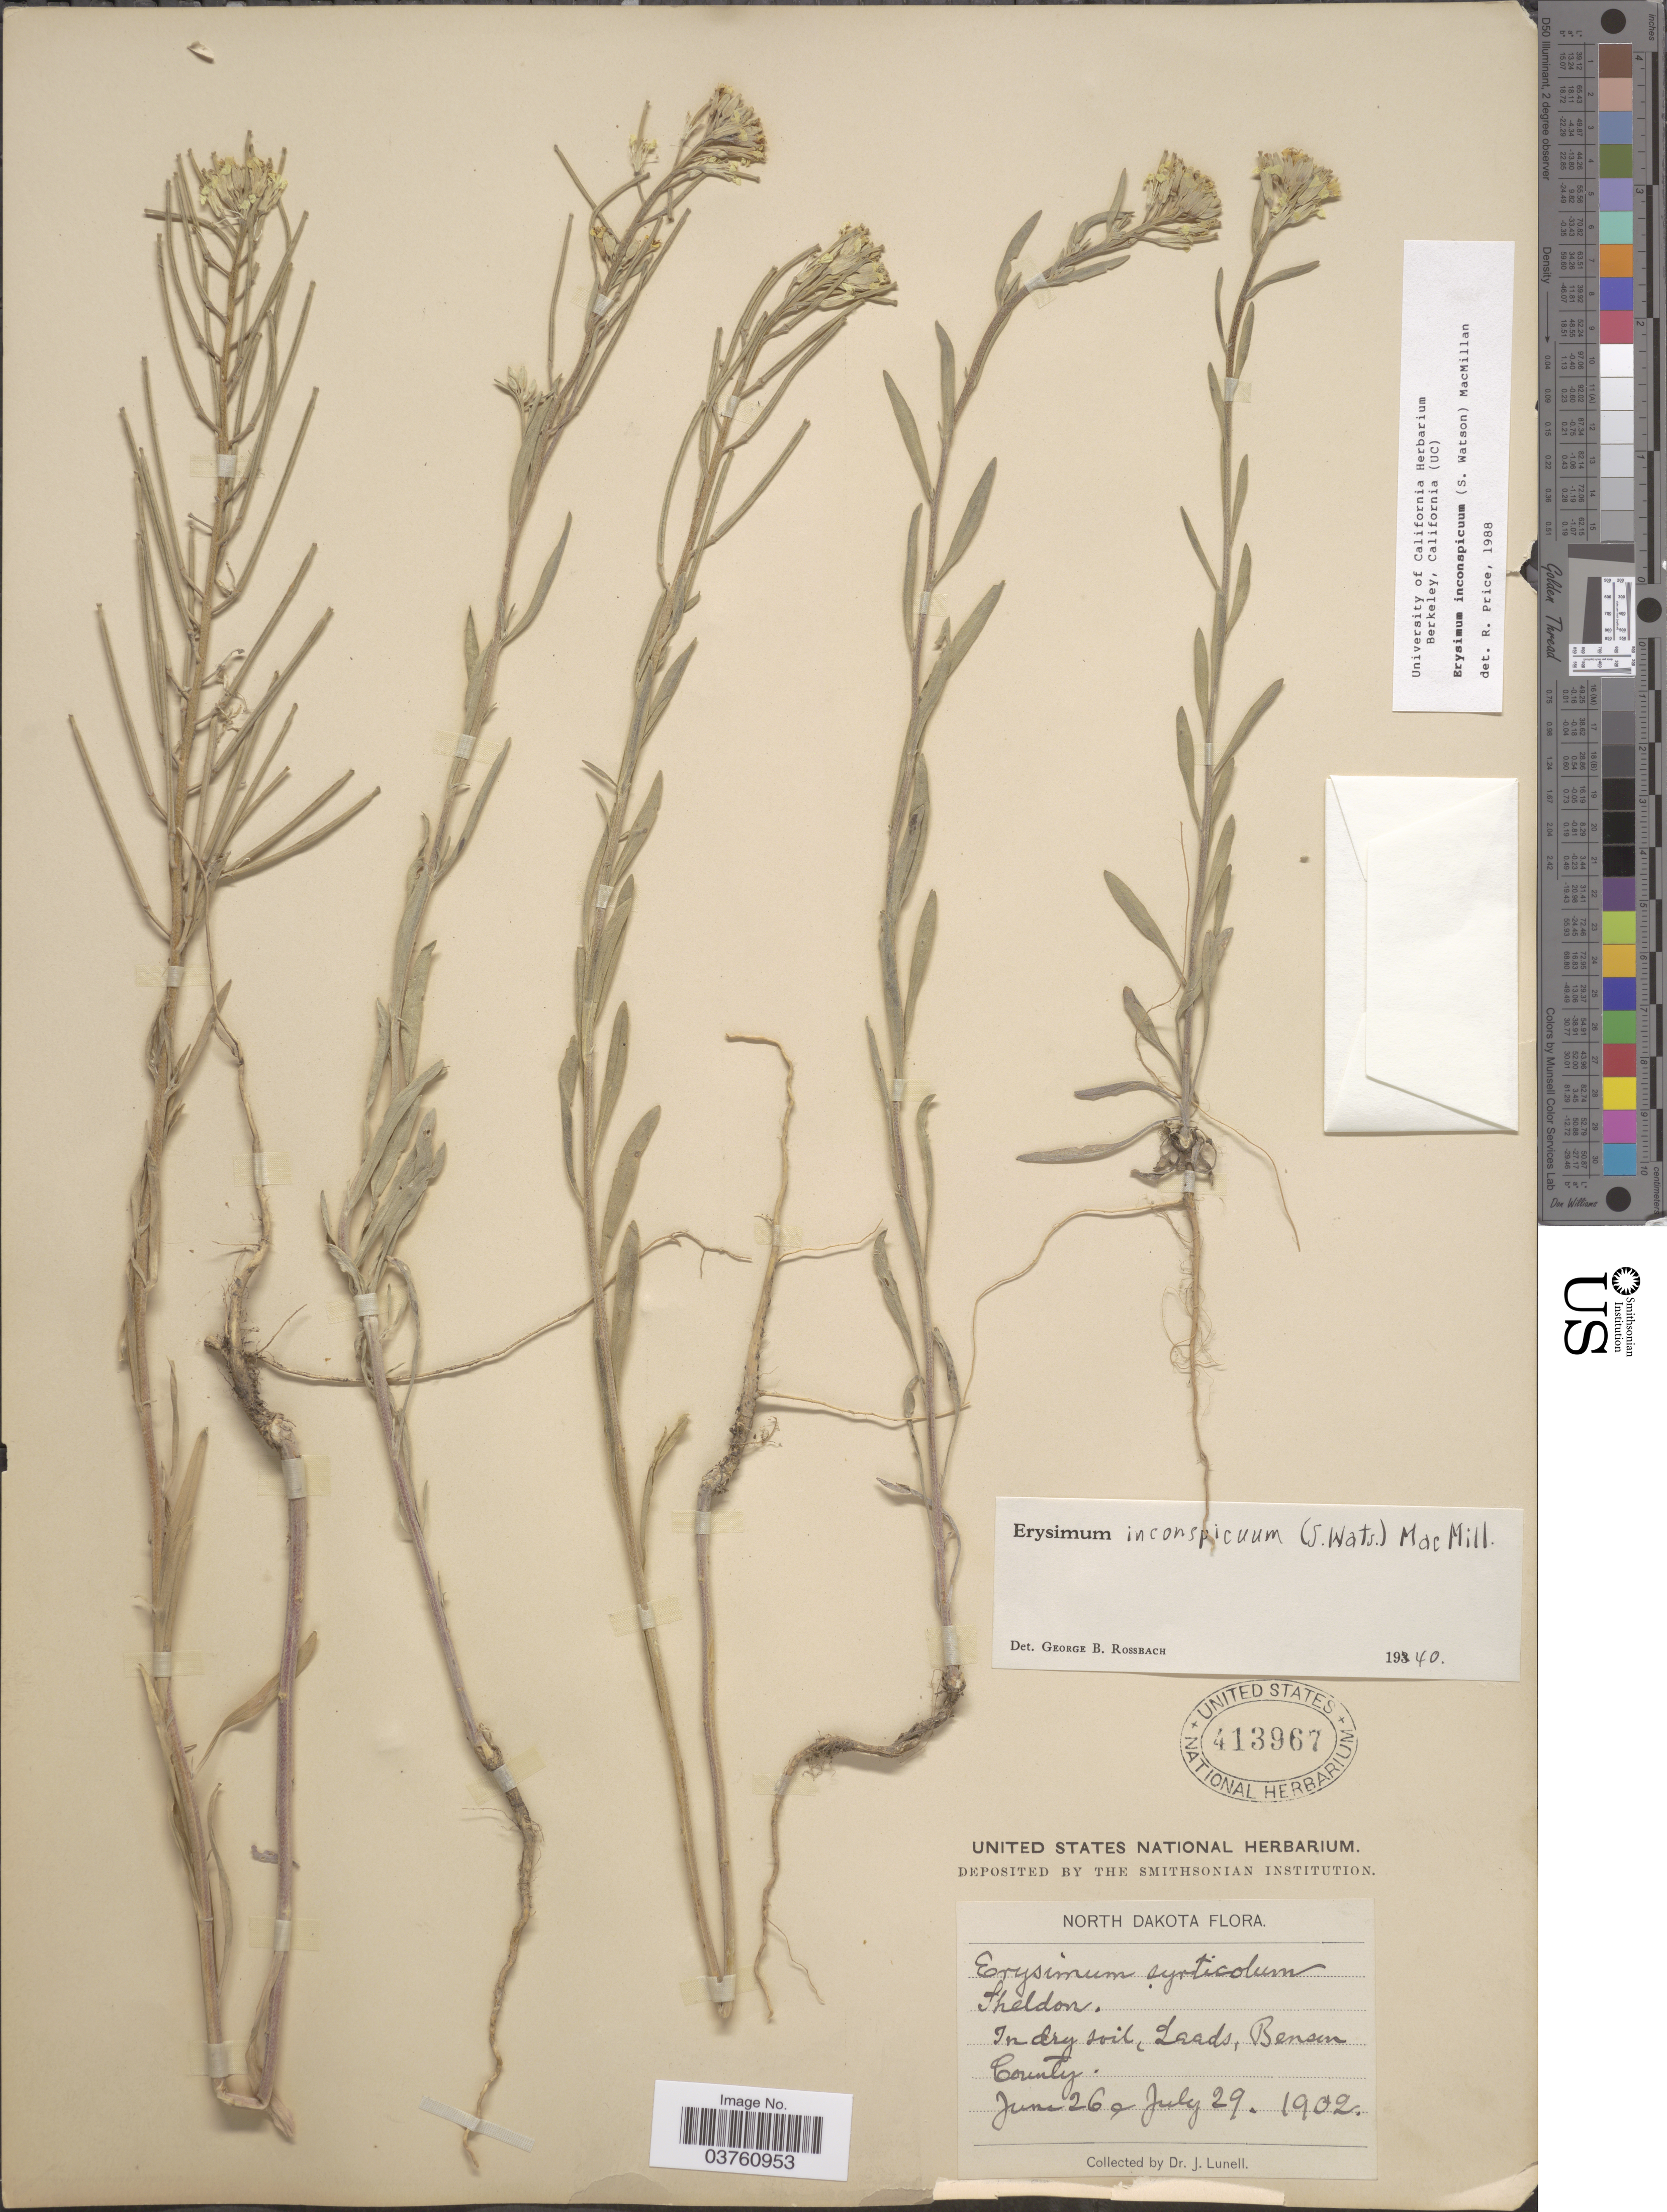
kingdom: Plantae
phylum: Tracheophyta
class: Magnoliopsida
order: Brassicales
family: Brassicaceae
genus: Erysimum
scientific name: Erysimum inconspicuum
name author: (S. Watson) MacMill.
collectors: J. Lunell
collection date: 1902-06-26/1902-07-29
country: United States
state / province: North Dakota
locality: Leeds, Benson County.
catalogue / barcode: US 413967